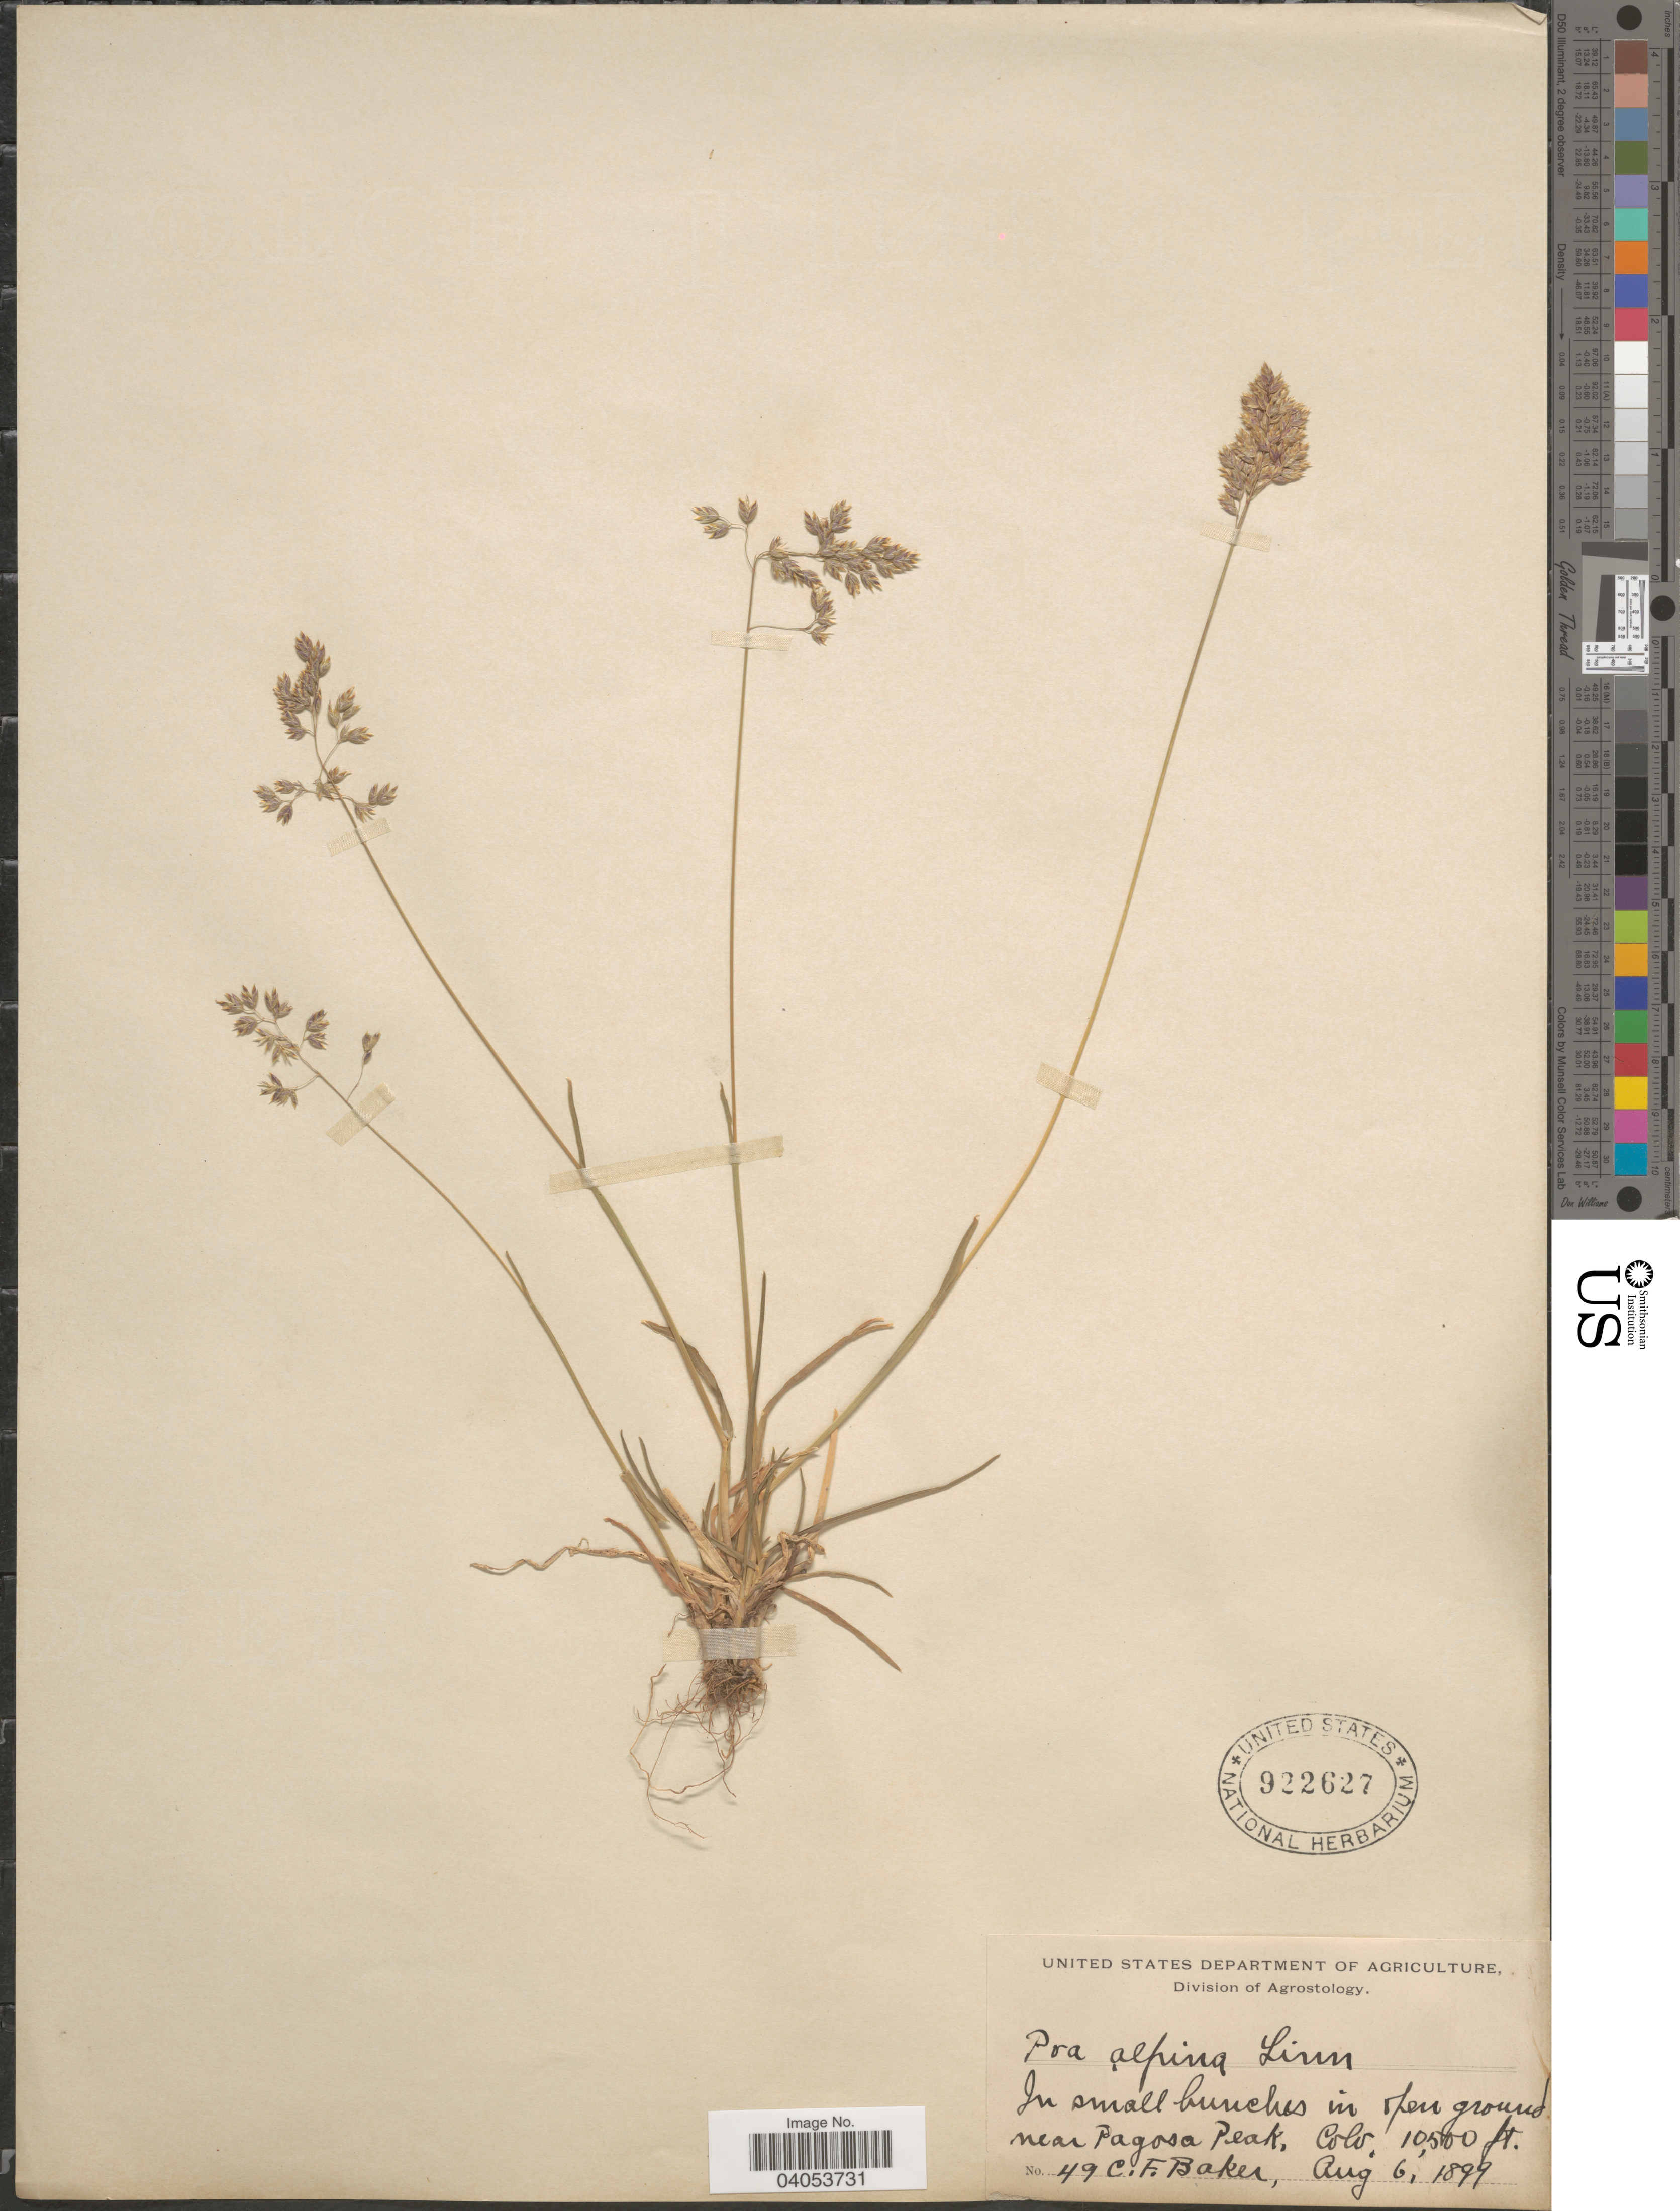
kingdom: Plantae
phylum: Tracheophyta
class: Liliopsida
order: Poales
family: Poaceae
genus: Poa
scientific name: Poa alpina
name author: L.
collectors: C. F. Baker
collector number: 49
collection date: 1899-08-06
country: United States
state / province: Colorado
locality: In open ground near Pagosa Peak.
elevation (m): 3200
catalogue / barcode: US 922627